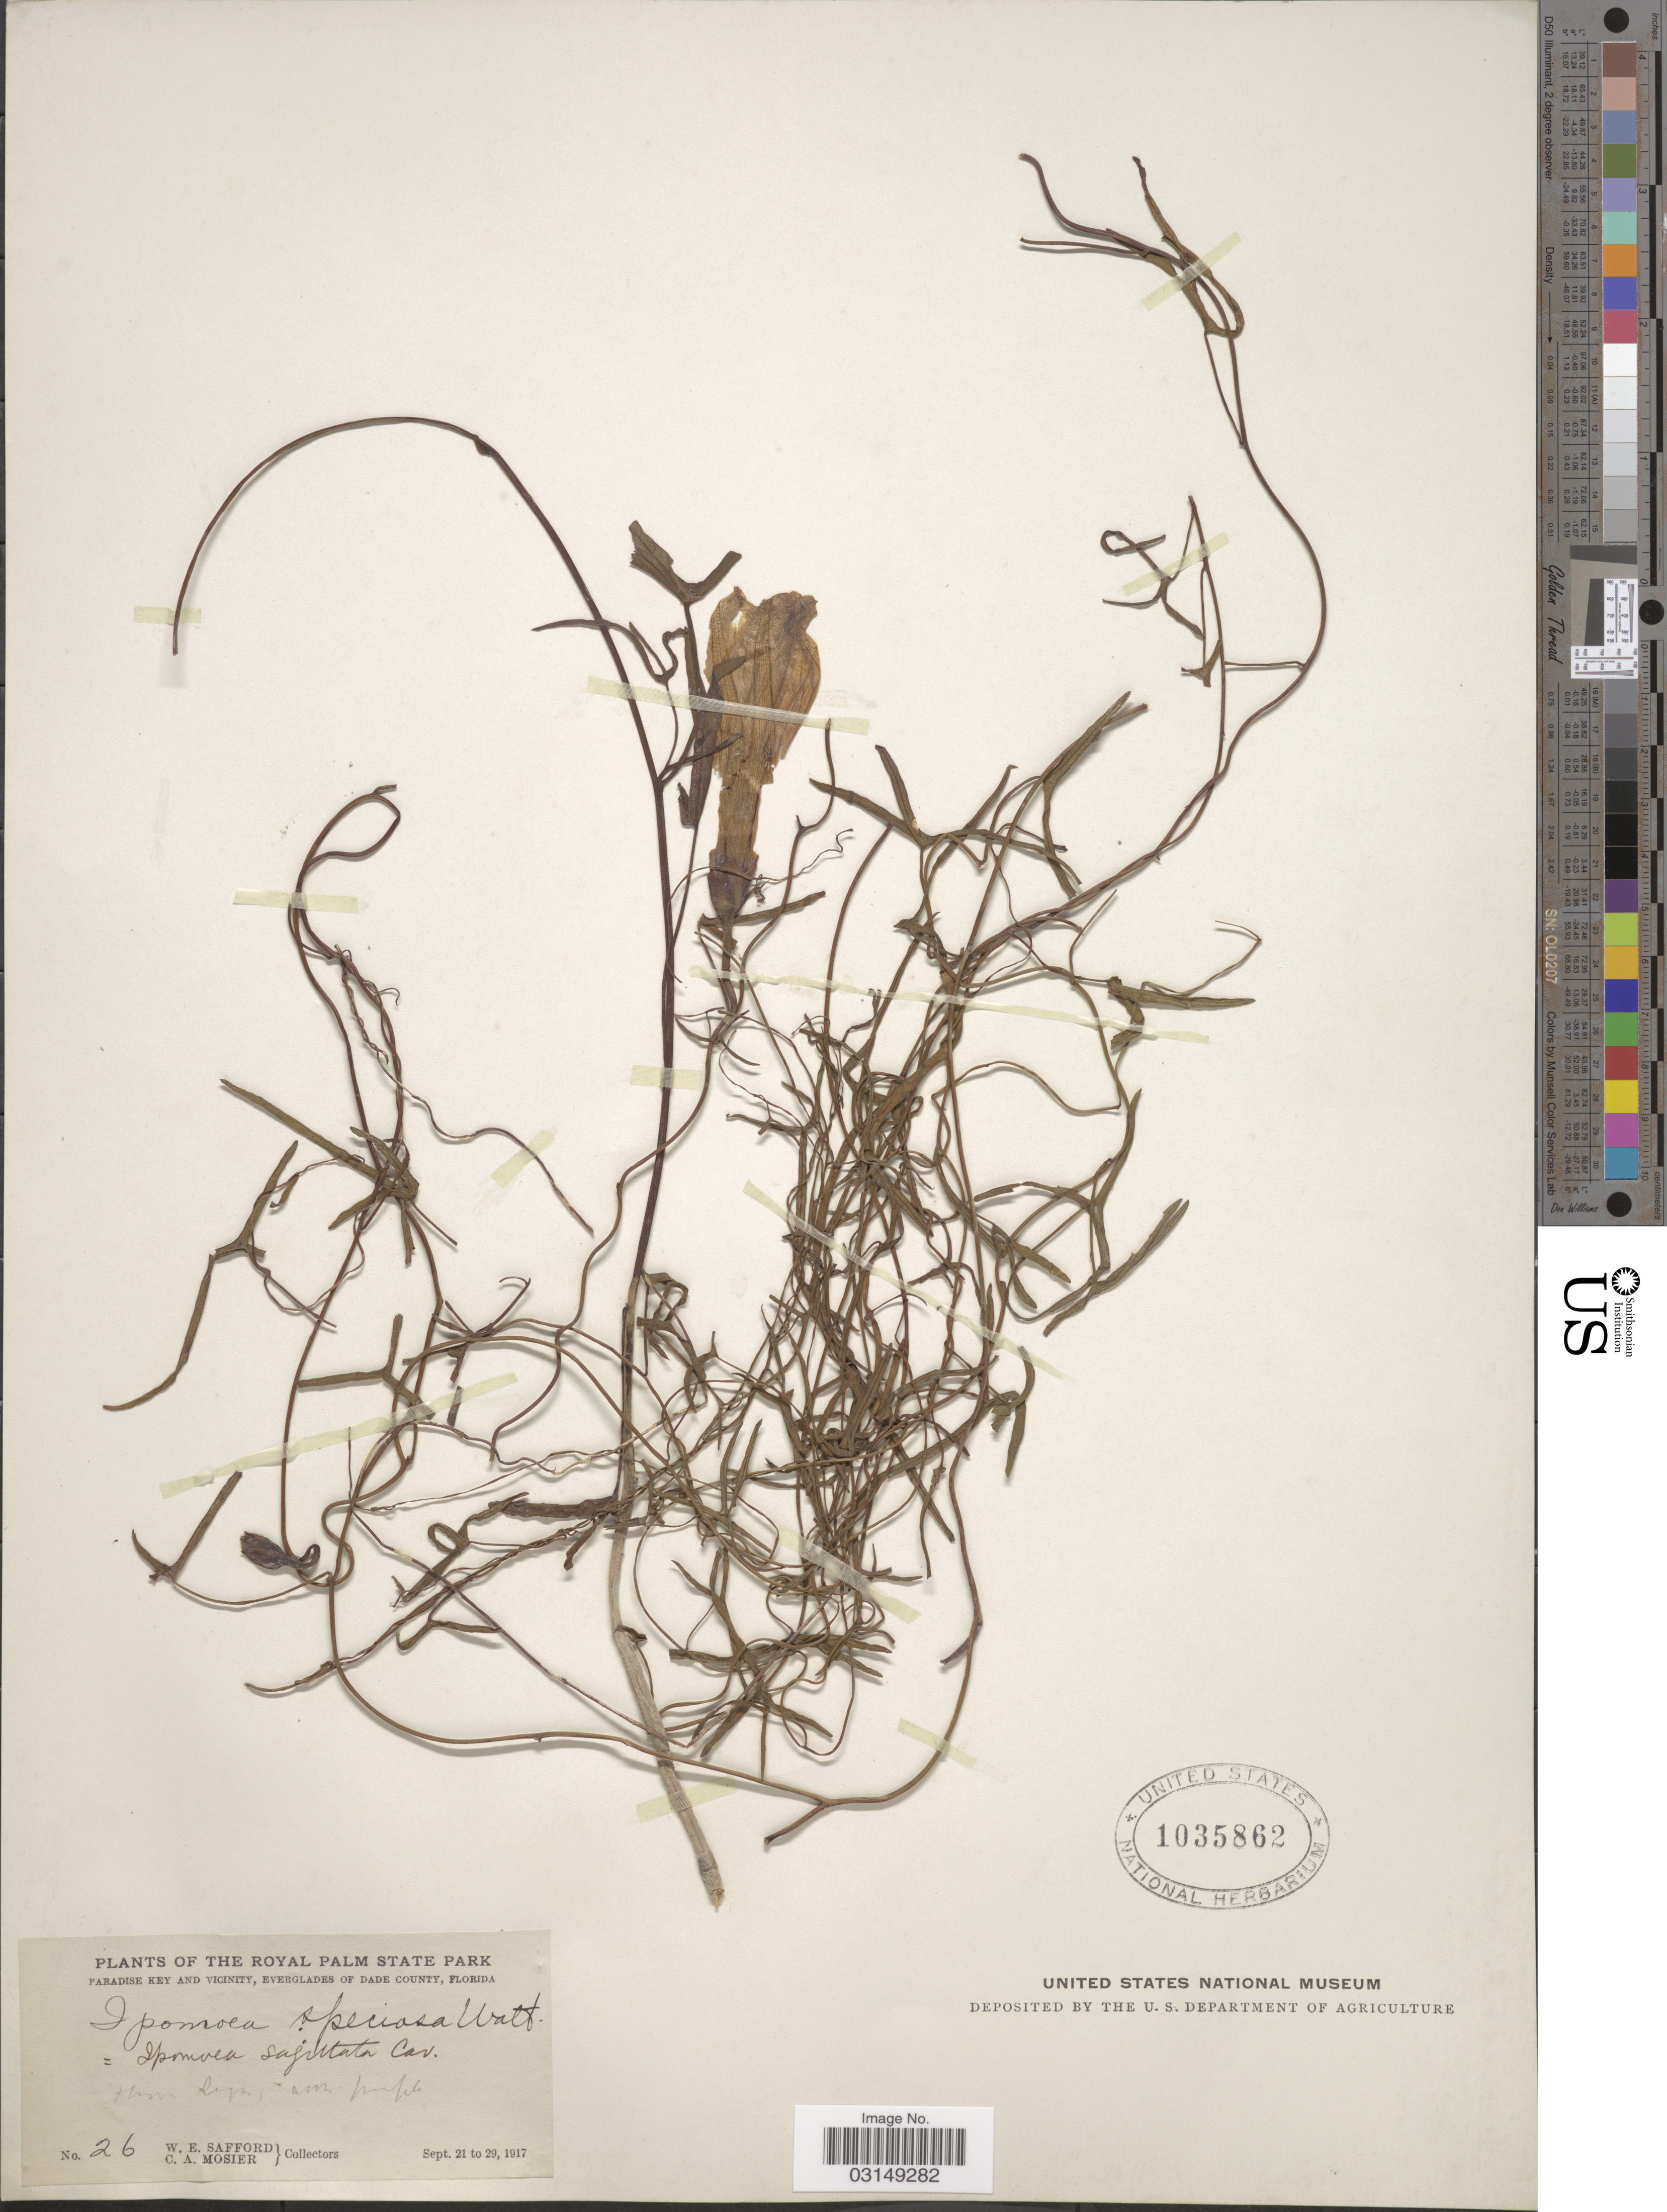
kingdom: Plantae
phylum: Tracheophyta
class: Magnoliopsida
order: Solanales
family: Convolvulaceae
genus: Ipomoea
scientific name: Ipomoea sagittata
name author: Poir.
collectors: W. E. Safford & C. A. Mosier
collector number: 26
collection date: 1917-09-21/1917-09-29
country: United States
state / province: Florida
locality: The Royal Palm State Park. Paradise Key and vicinity, Everglades of Dade County.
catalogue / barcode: US 1035862